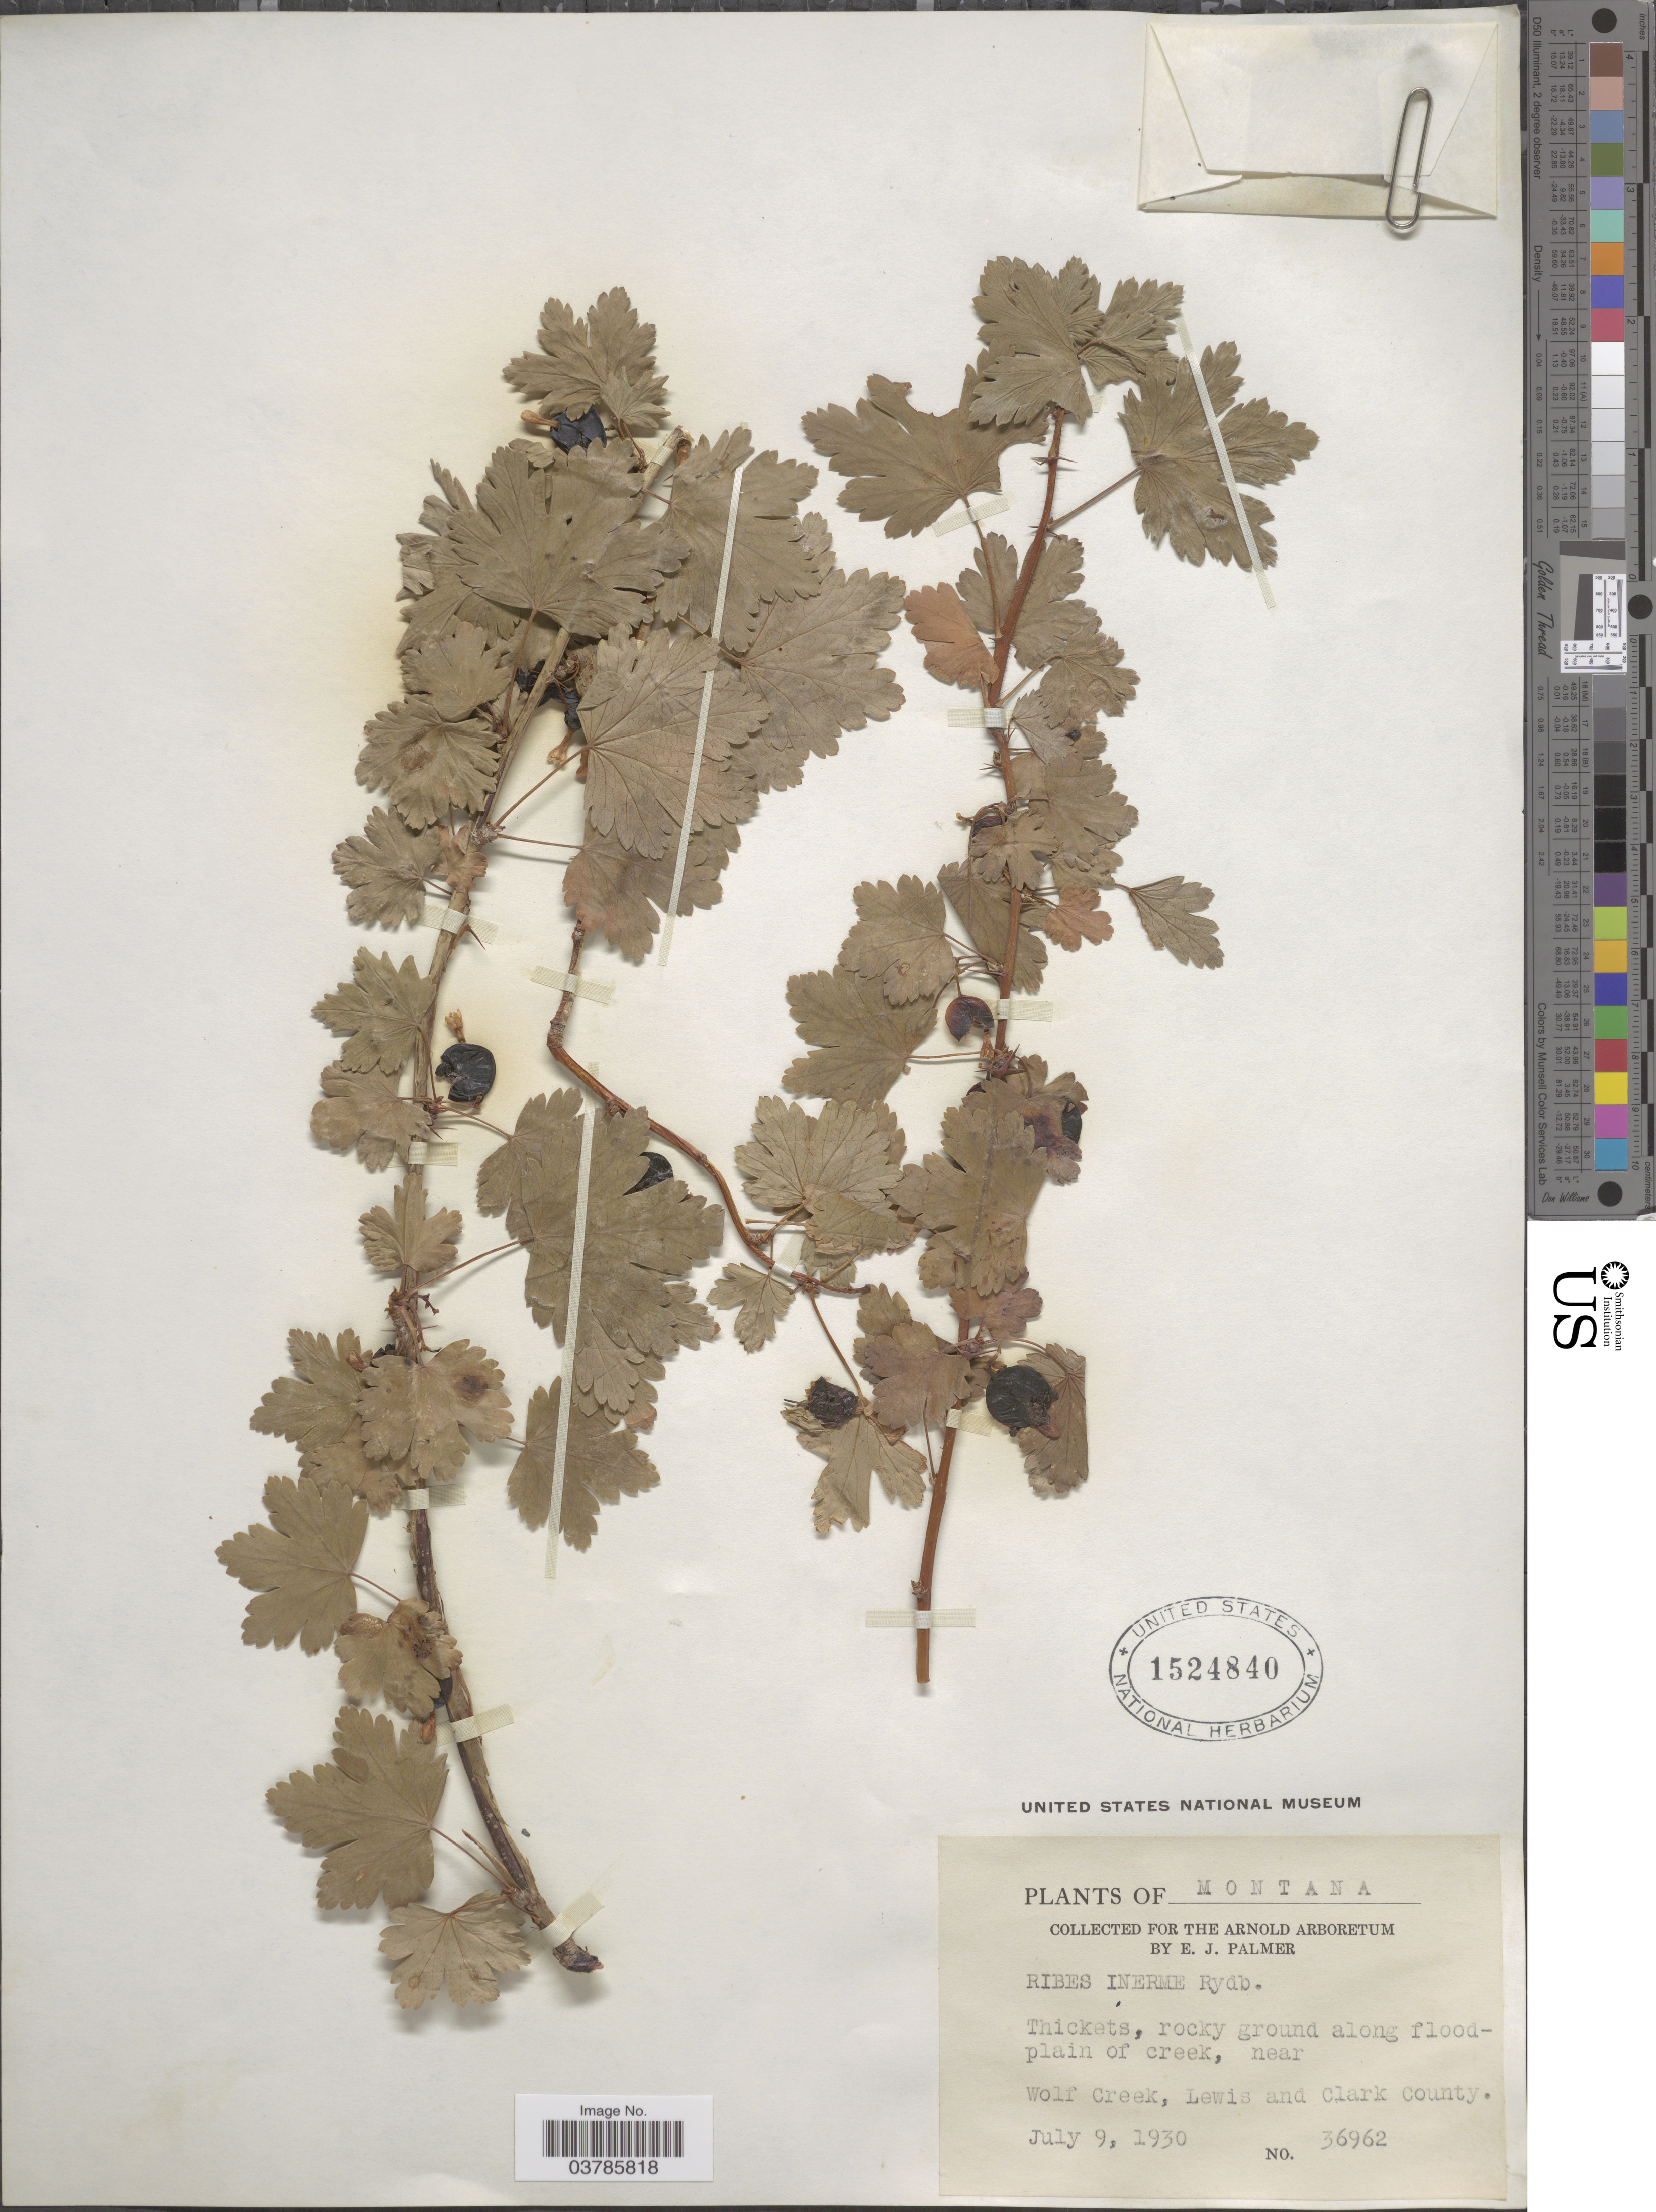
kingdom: Plantae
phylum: Tracheophyta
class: Magnoliopsida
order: Saxifragales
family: Grossulariaceae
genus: Ribes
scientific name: Ribes inerme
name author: Rydb.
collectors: E. J. Palmer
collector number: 36962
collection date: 1930-07-09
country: United States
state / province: Montana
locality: Along floodplain of creek, near Wolf Creek, Lewis and Clark County.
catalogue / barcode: US 1524840